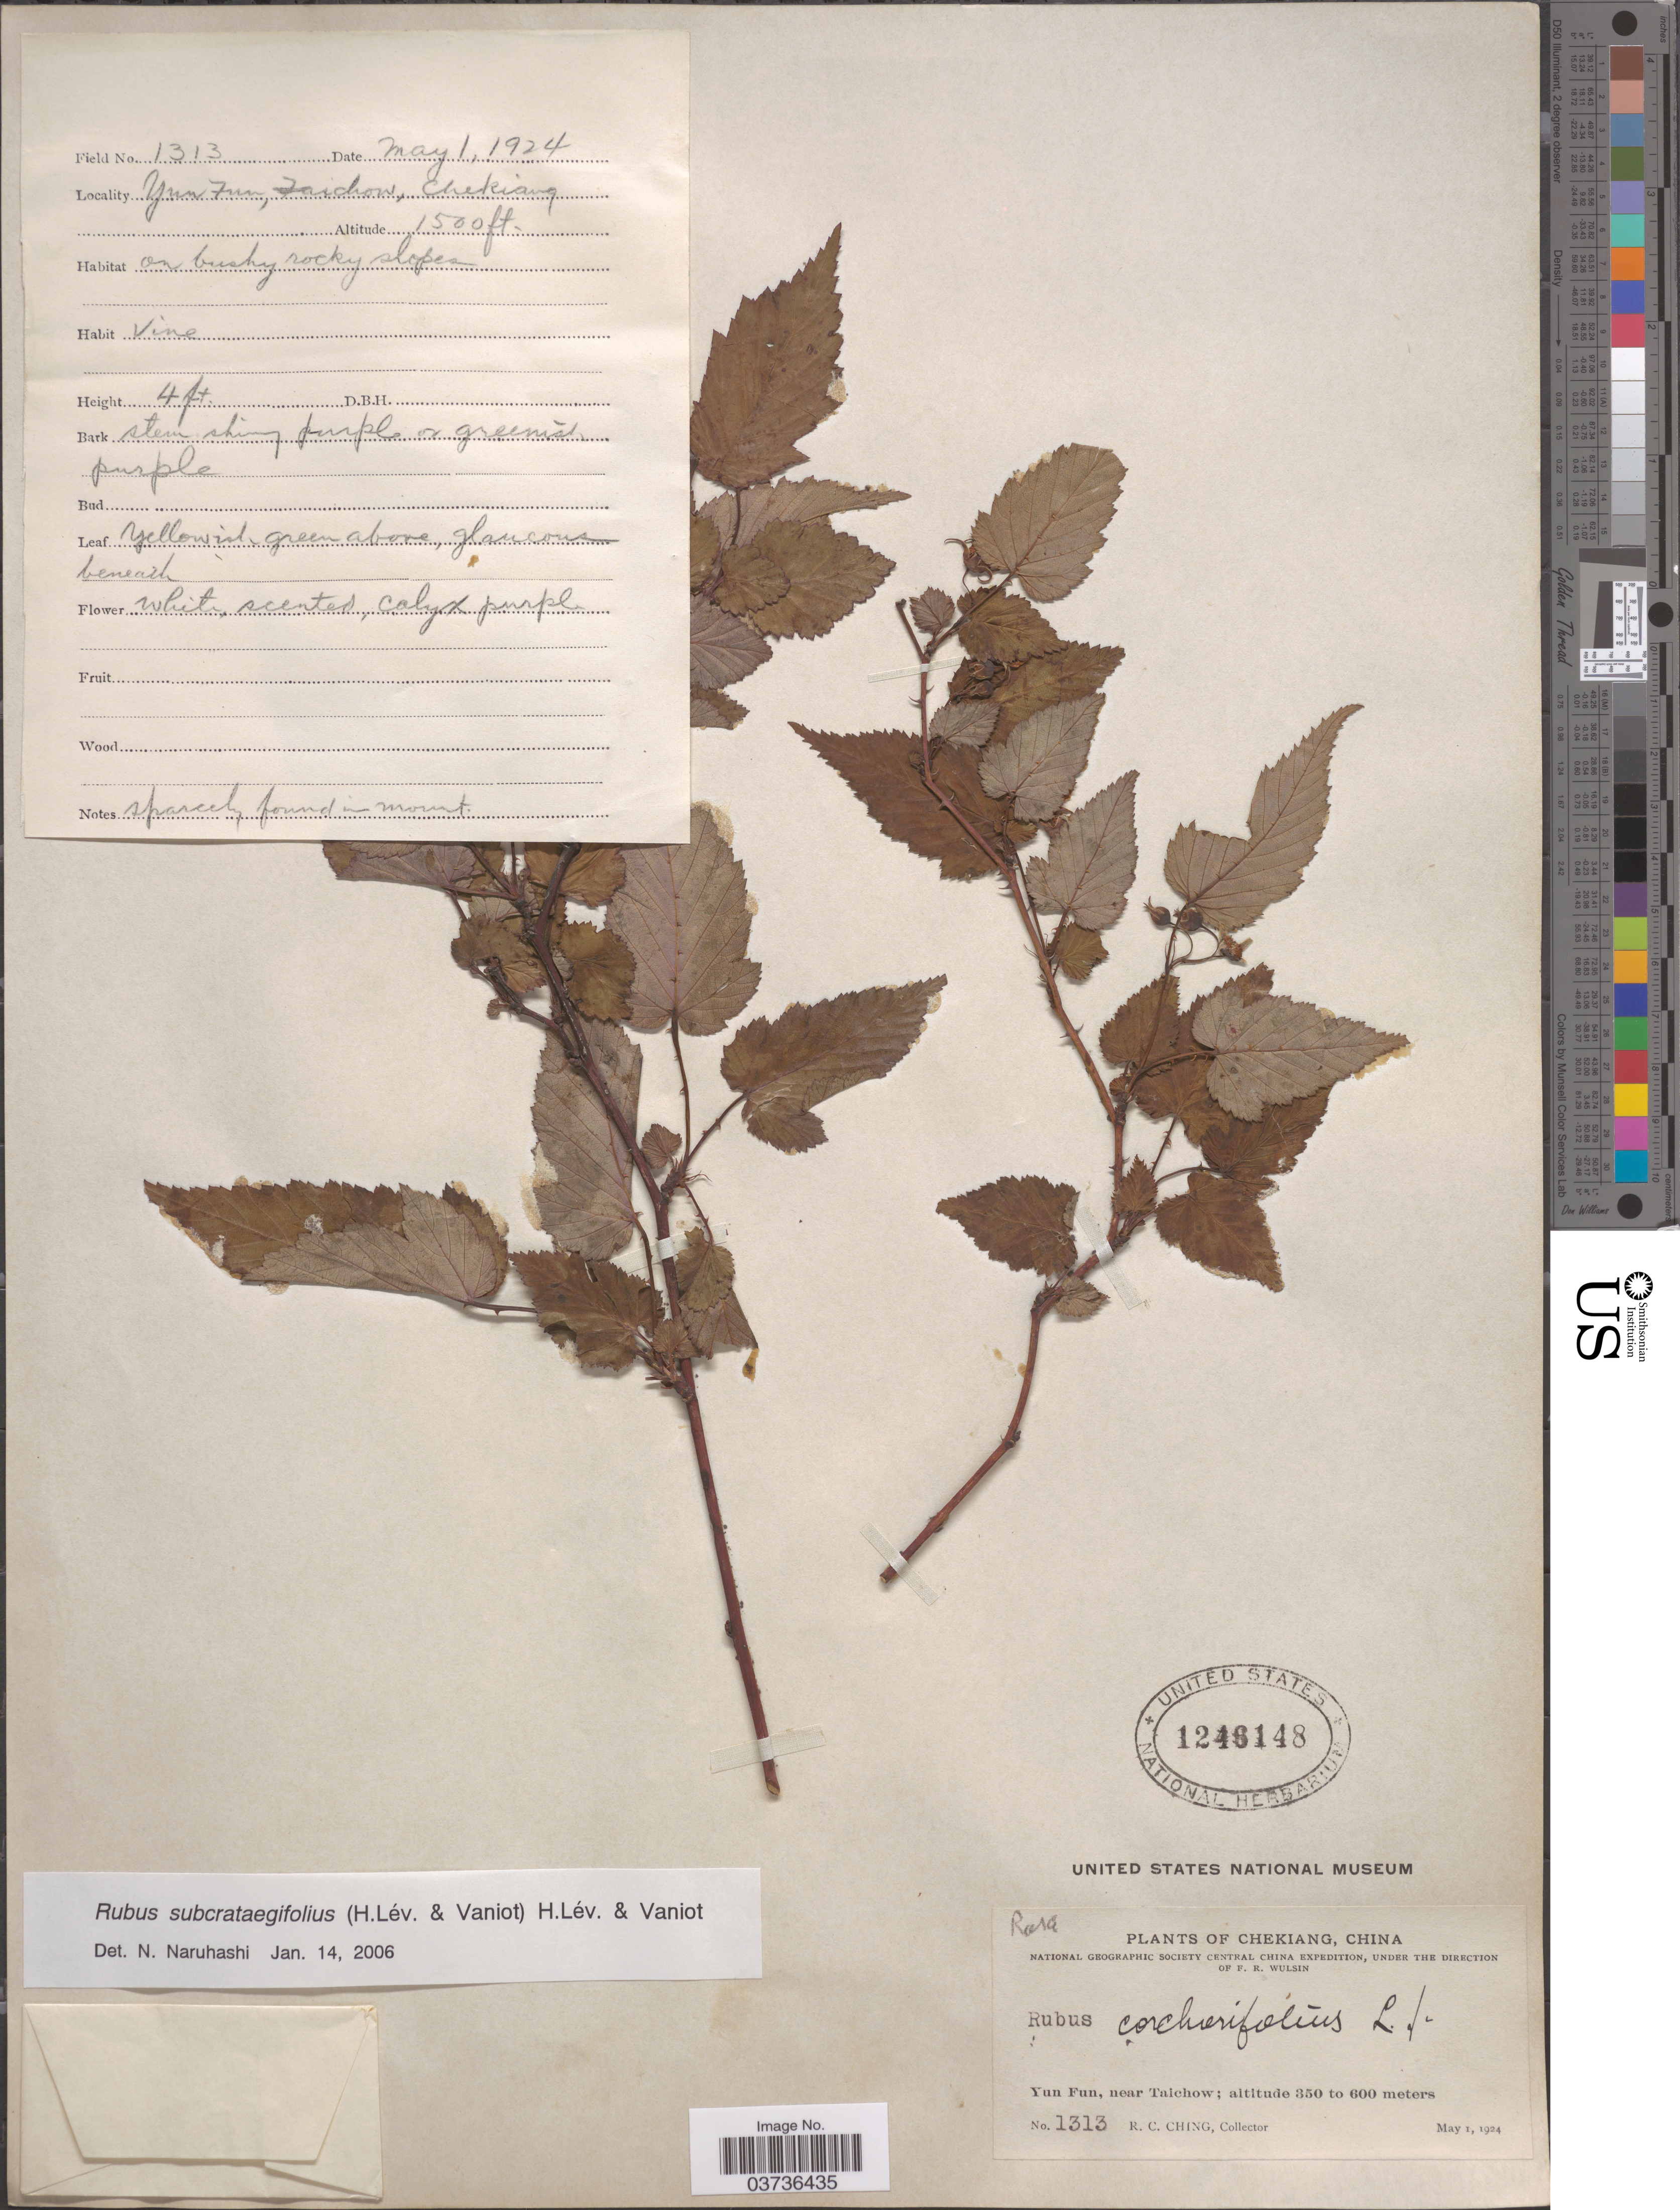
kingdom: Plantae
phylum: Tracheophyta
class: Magnoliopsida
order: Rosales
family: Rosaceae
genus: Rubus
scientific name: Rubus subcrataegifolius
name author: (H. Lév. & Vaniot) H. Lév.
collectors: R. C. Ching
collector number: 1313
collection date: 1924-05-01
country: China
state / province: Zhejiang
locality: Chekiang. Yun Fun, near Taichow.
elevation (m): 457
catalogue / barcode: US 1246148